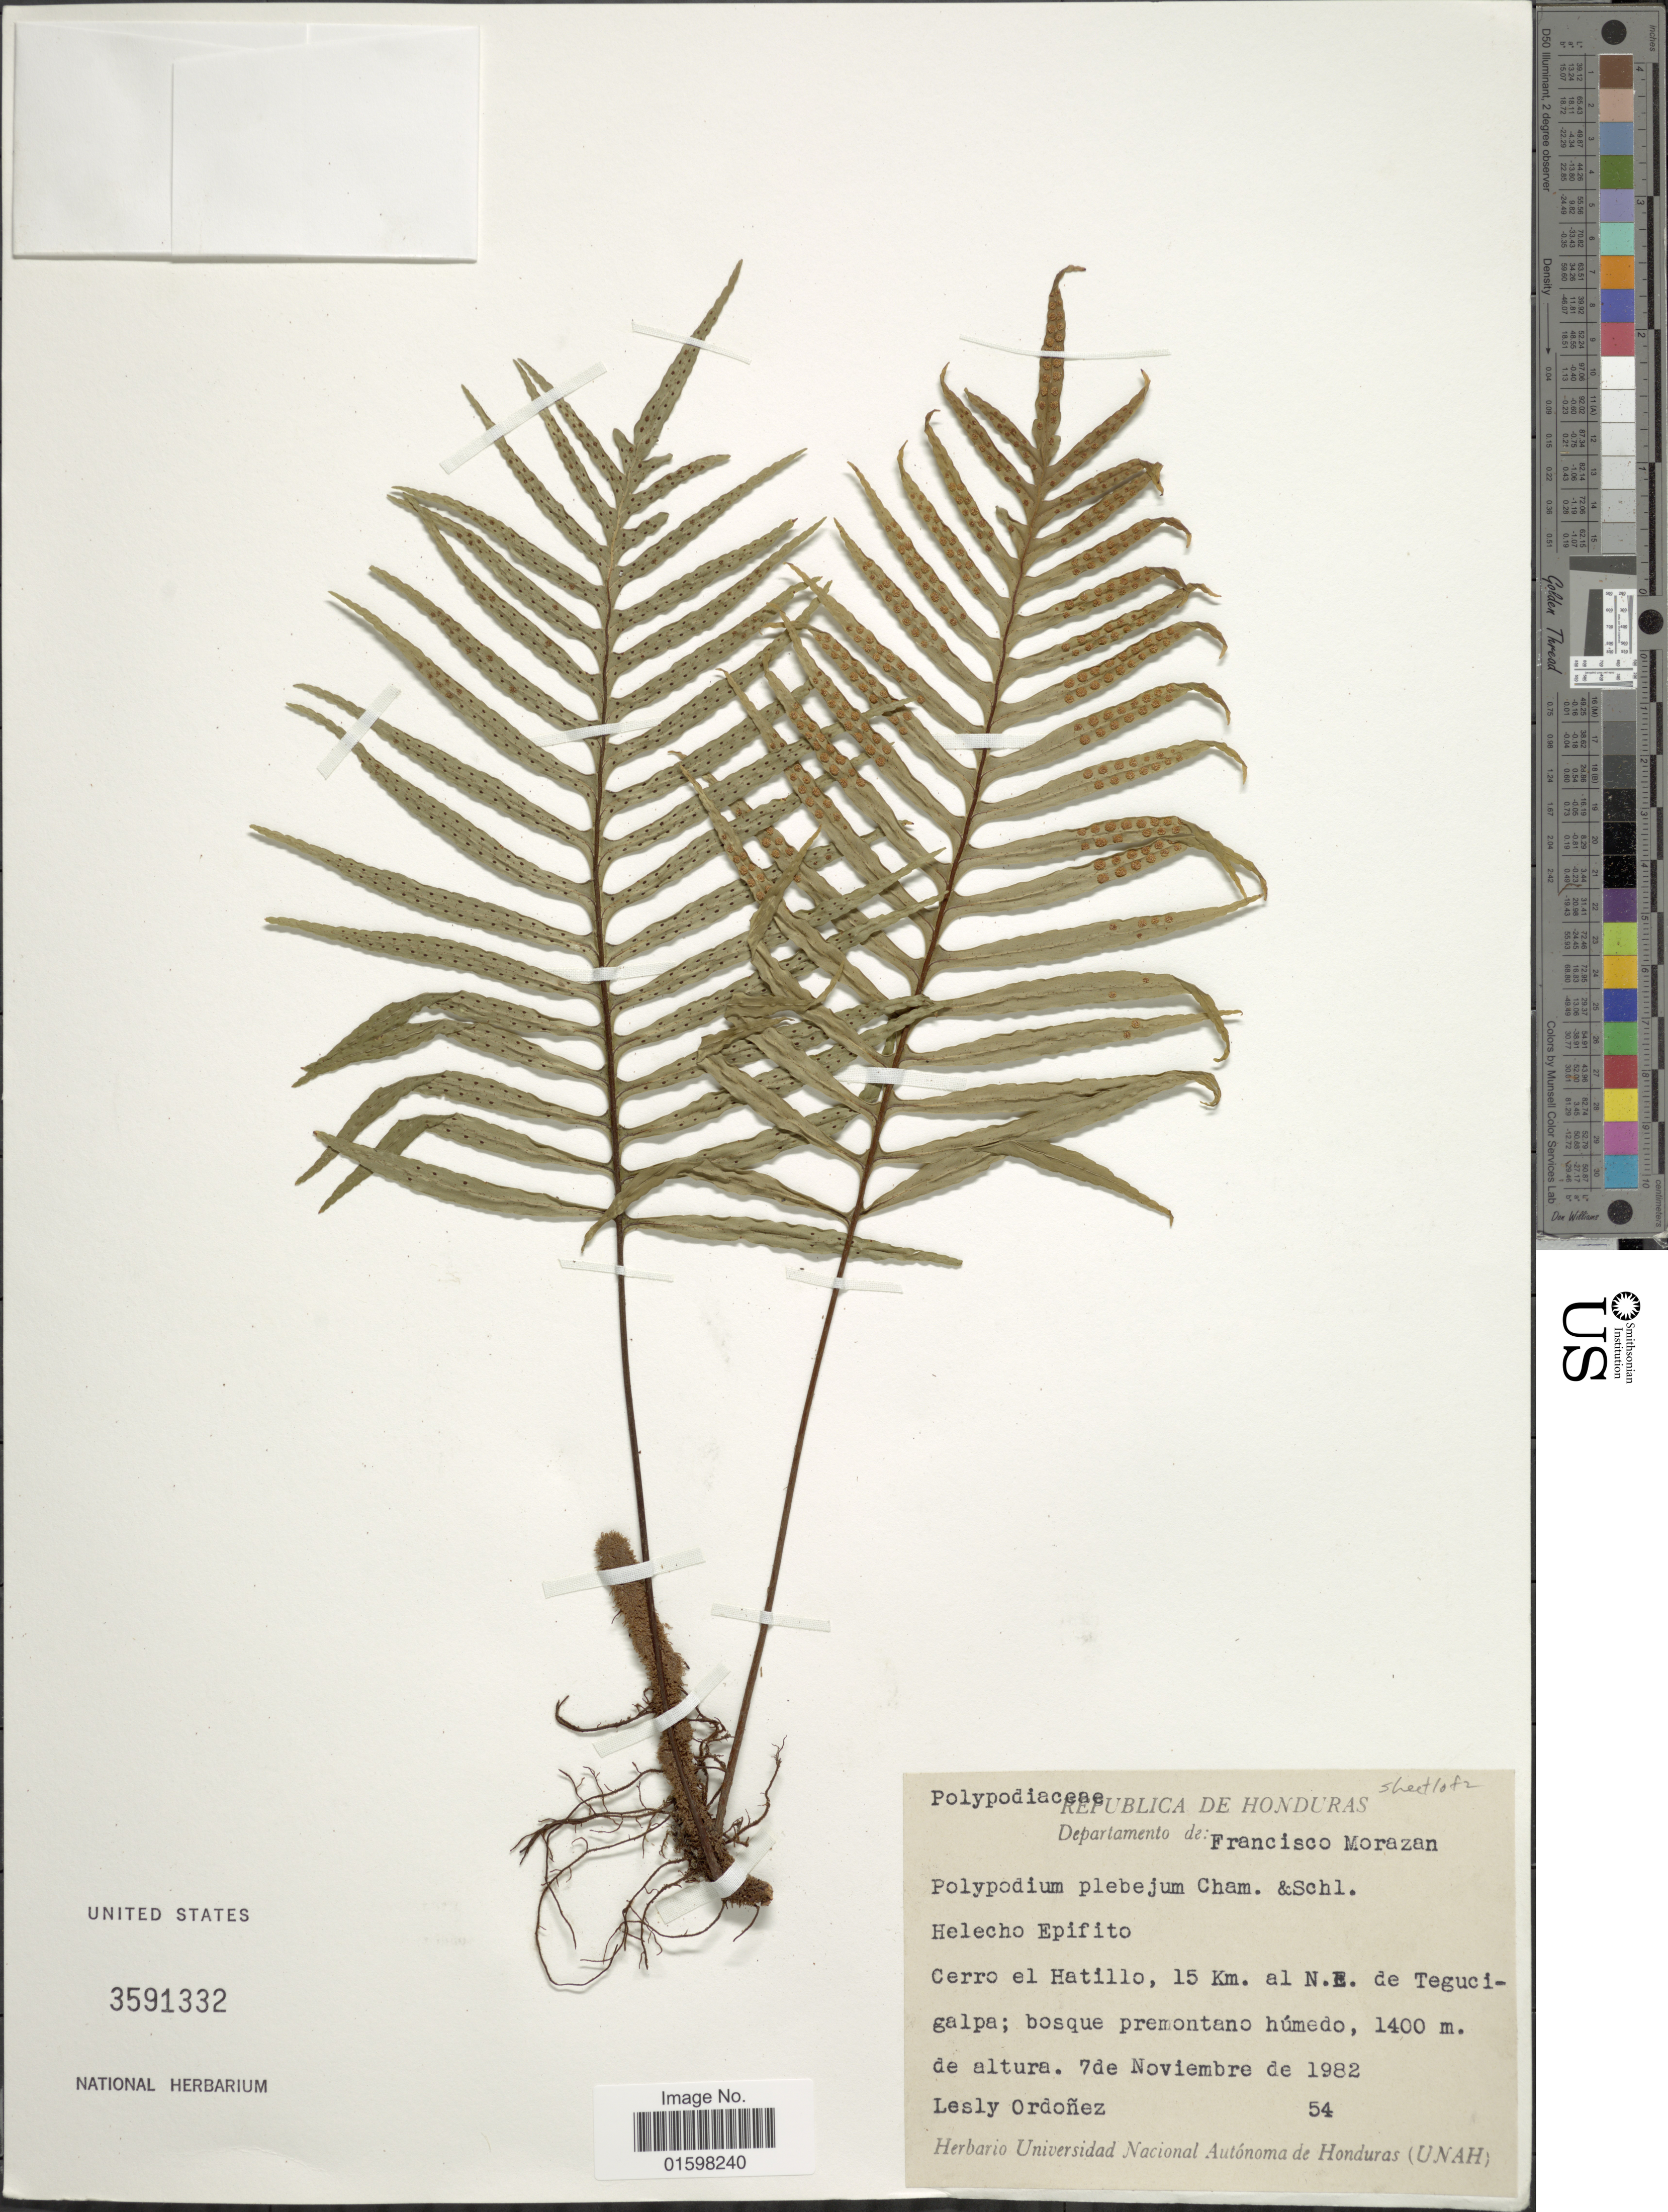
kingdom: Plantae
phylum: Tracheophyta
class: Polypodiopsida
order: Polypodiales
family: Polypodiaceae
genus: Pleopeltis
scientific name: Pleopeltis plebeia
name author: (Schltdl. ex Cham.) A.R. Sm. & Tejero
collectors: L. Ordonez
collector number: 54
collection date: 1982-11-07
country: Honduras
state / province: Fco. Morazán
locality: Departamento de Francisco Morazan, Cerro el Hatillo, 15 Km al N. E. de Tegucicalpa, bosque premontano humedo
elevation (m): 1400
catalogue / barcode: US 3591332